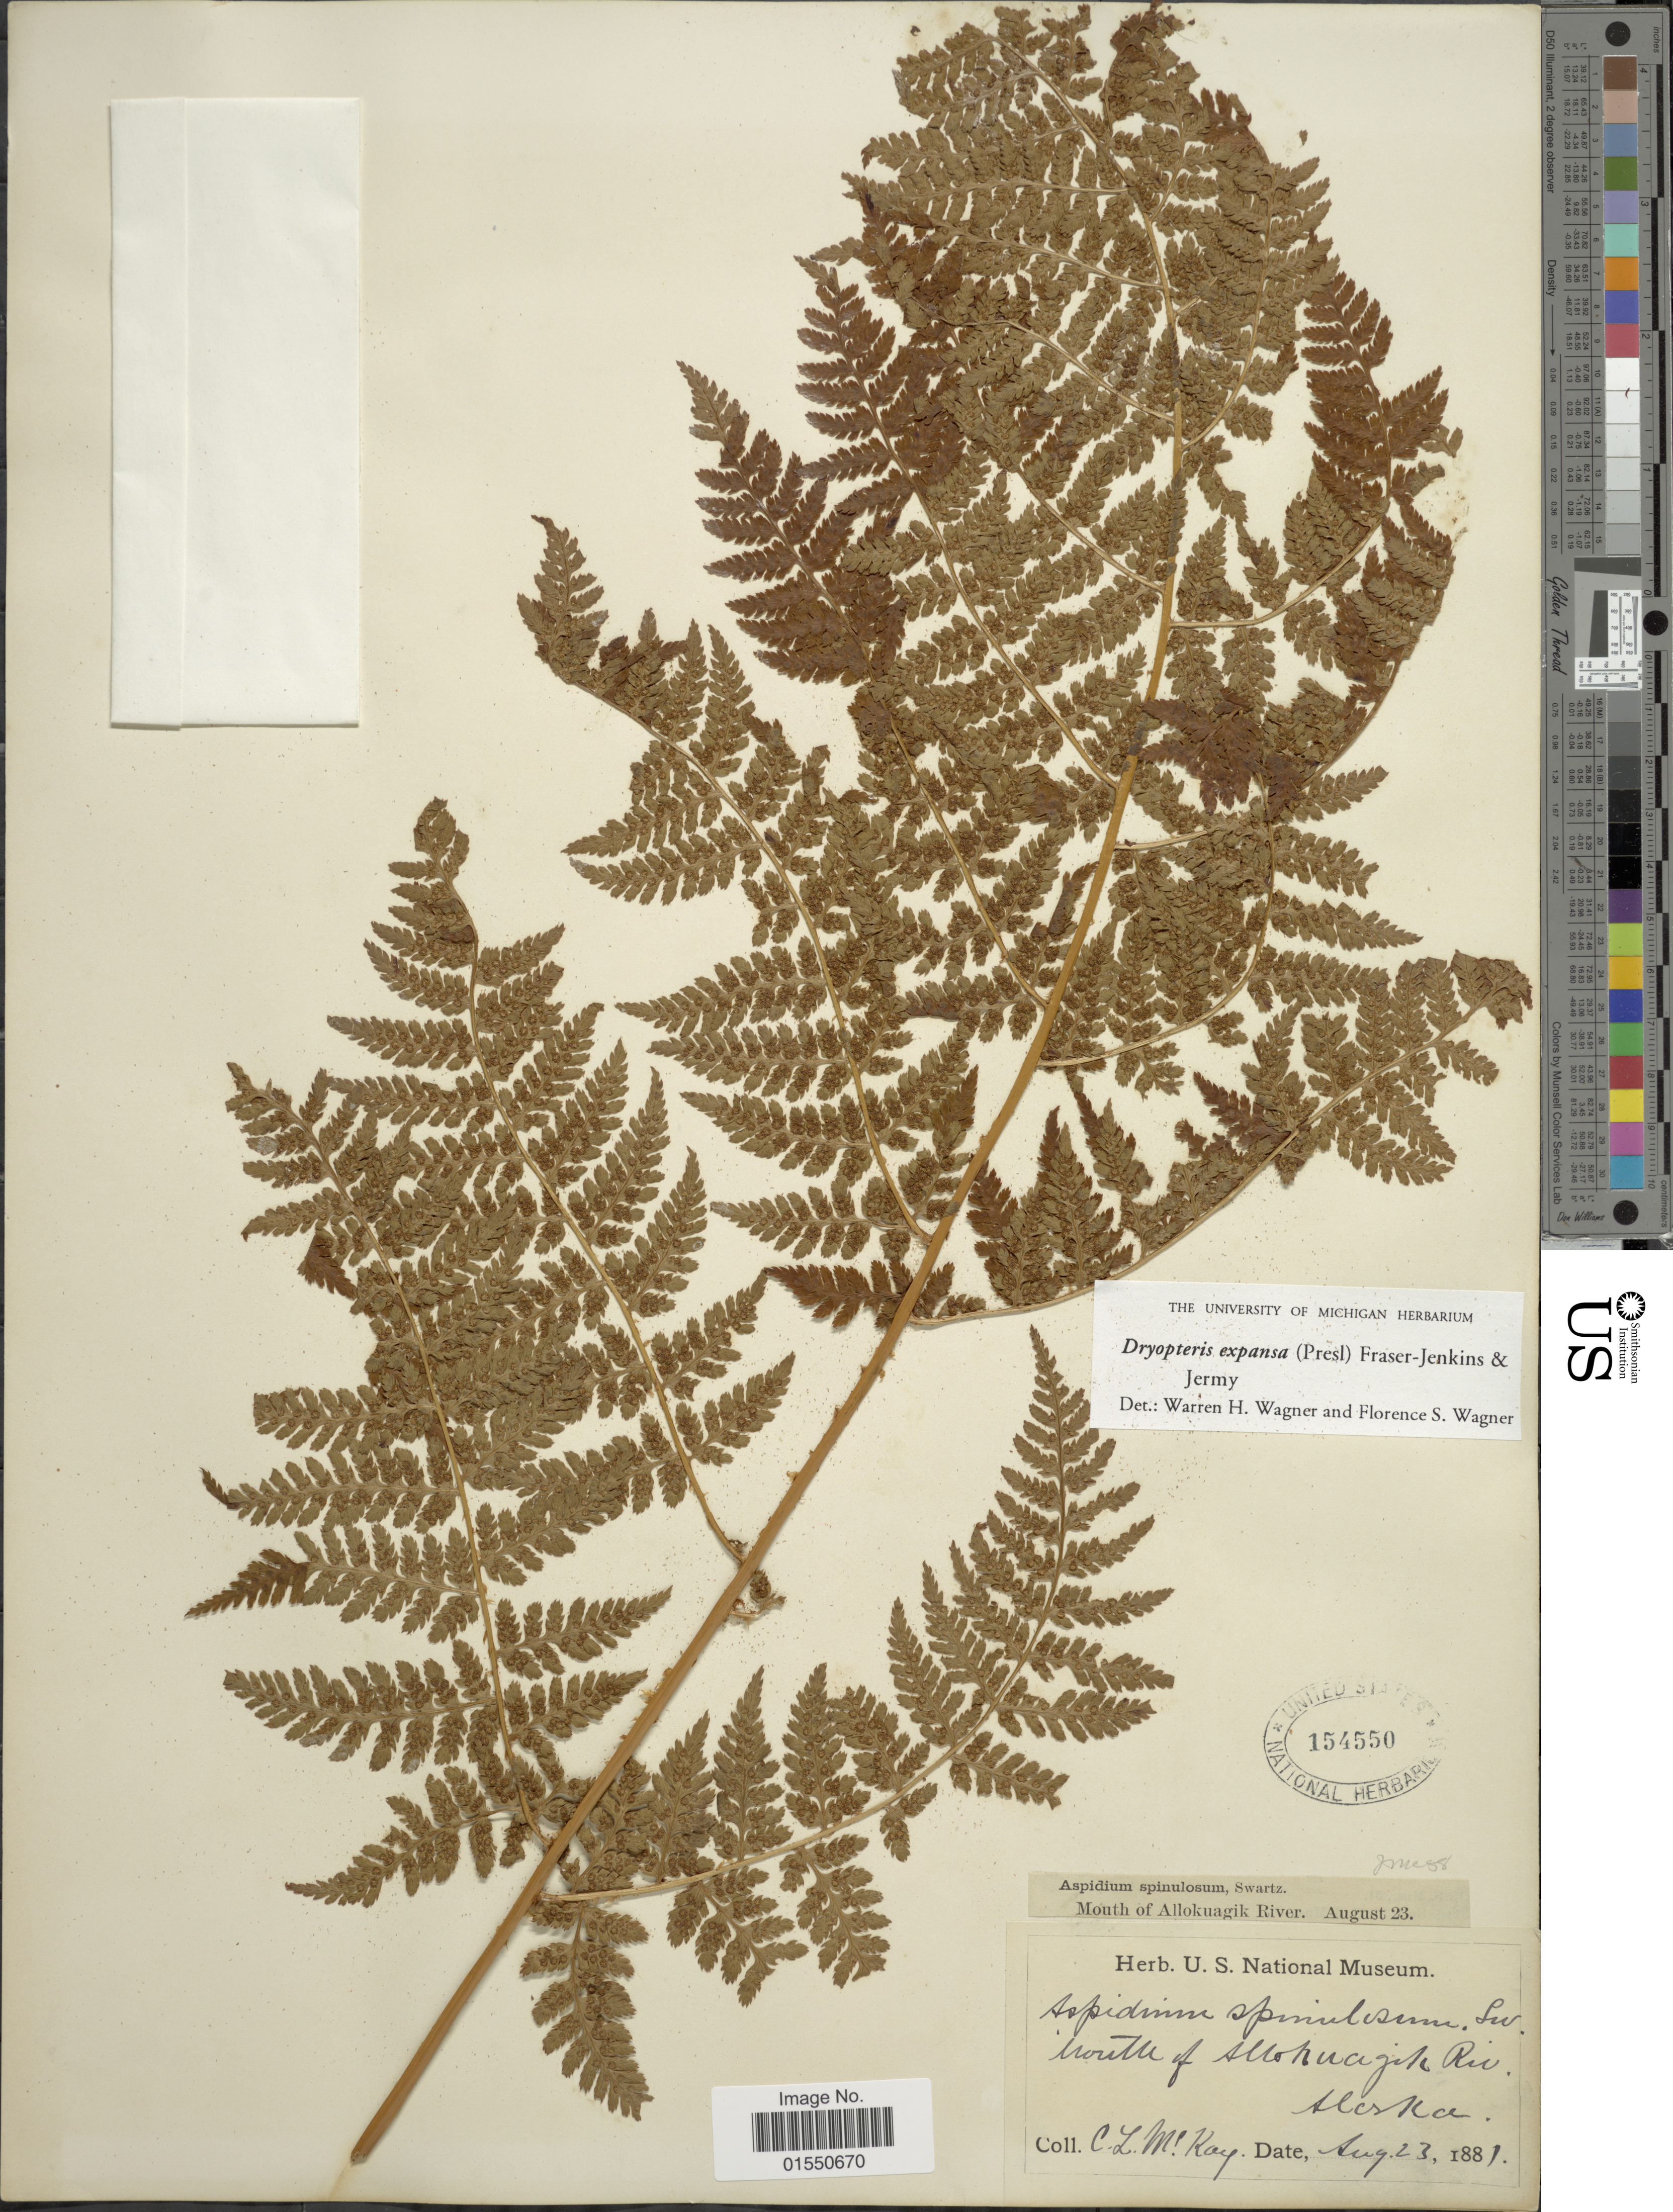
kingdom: Plantae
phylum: Tracheophyta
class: Polypodiopsida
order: Polypodiales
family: Dryopteridaceae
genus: Dryopteris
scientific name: Dryopteris expansa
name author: (C. Presl) Fraser-Jenk. & Jermy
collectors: C. Kay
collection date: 1881-08-23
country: United States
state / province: Alaska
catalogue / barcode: US 154550